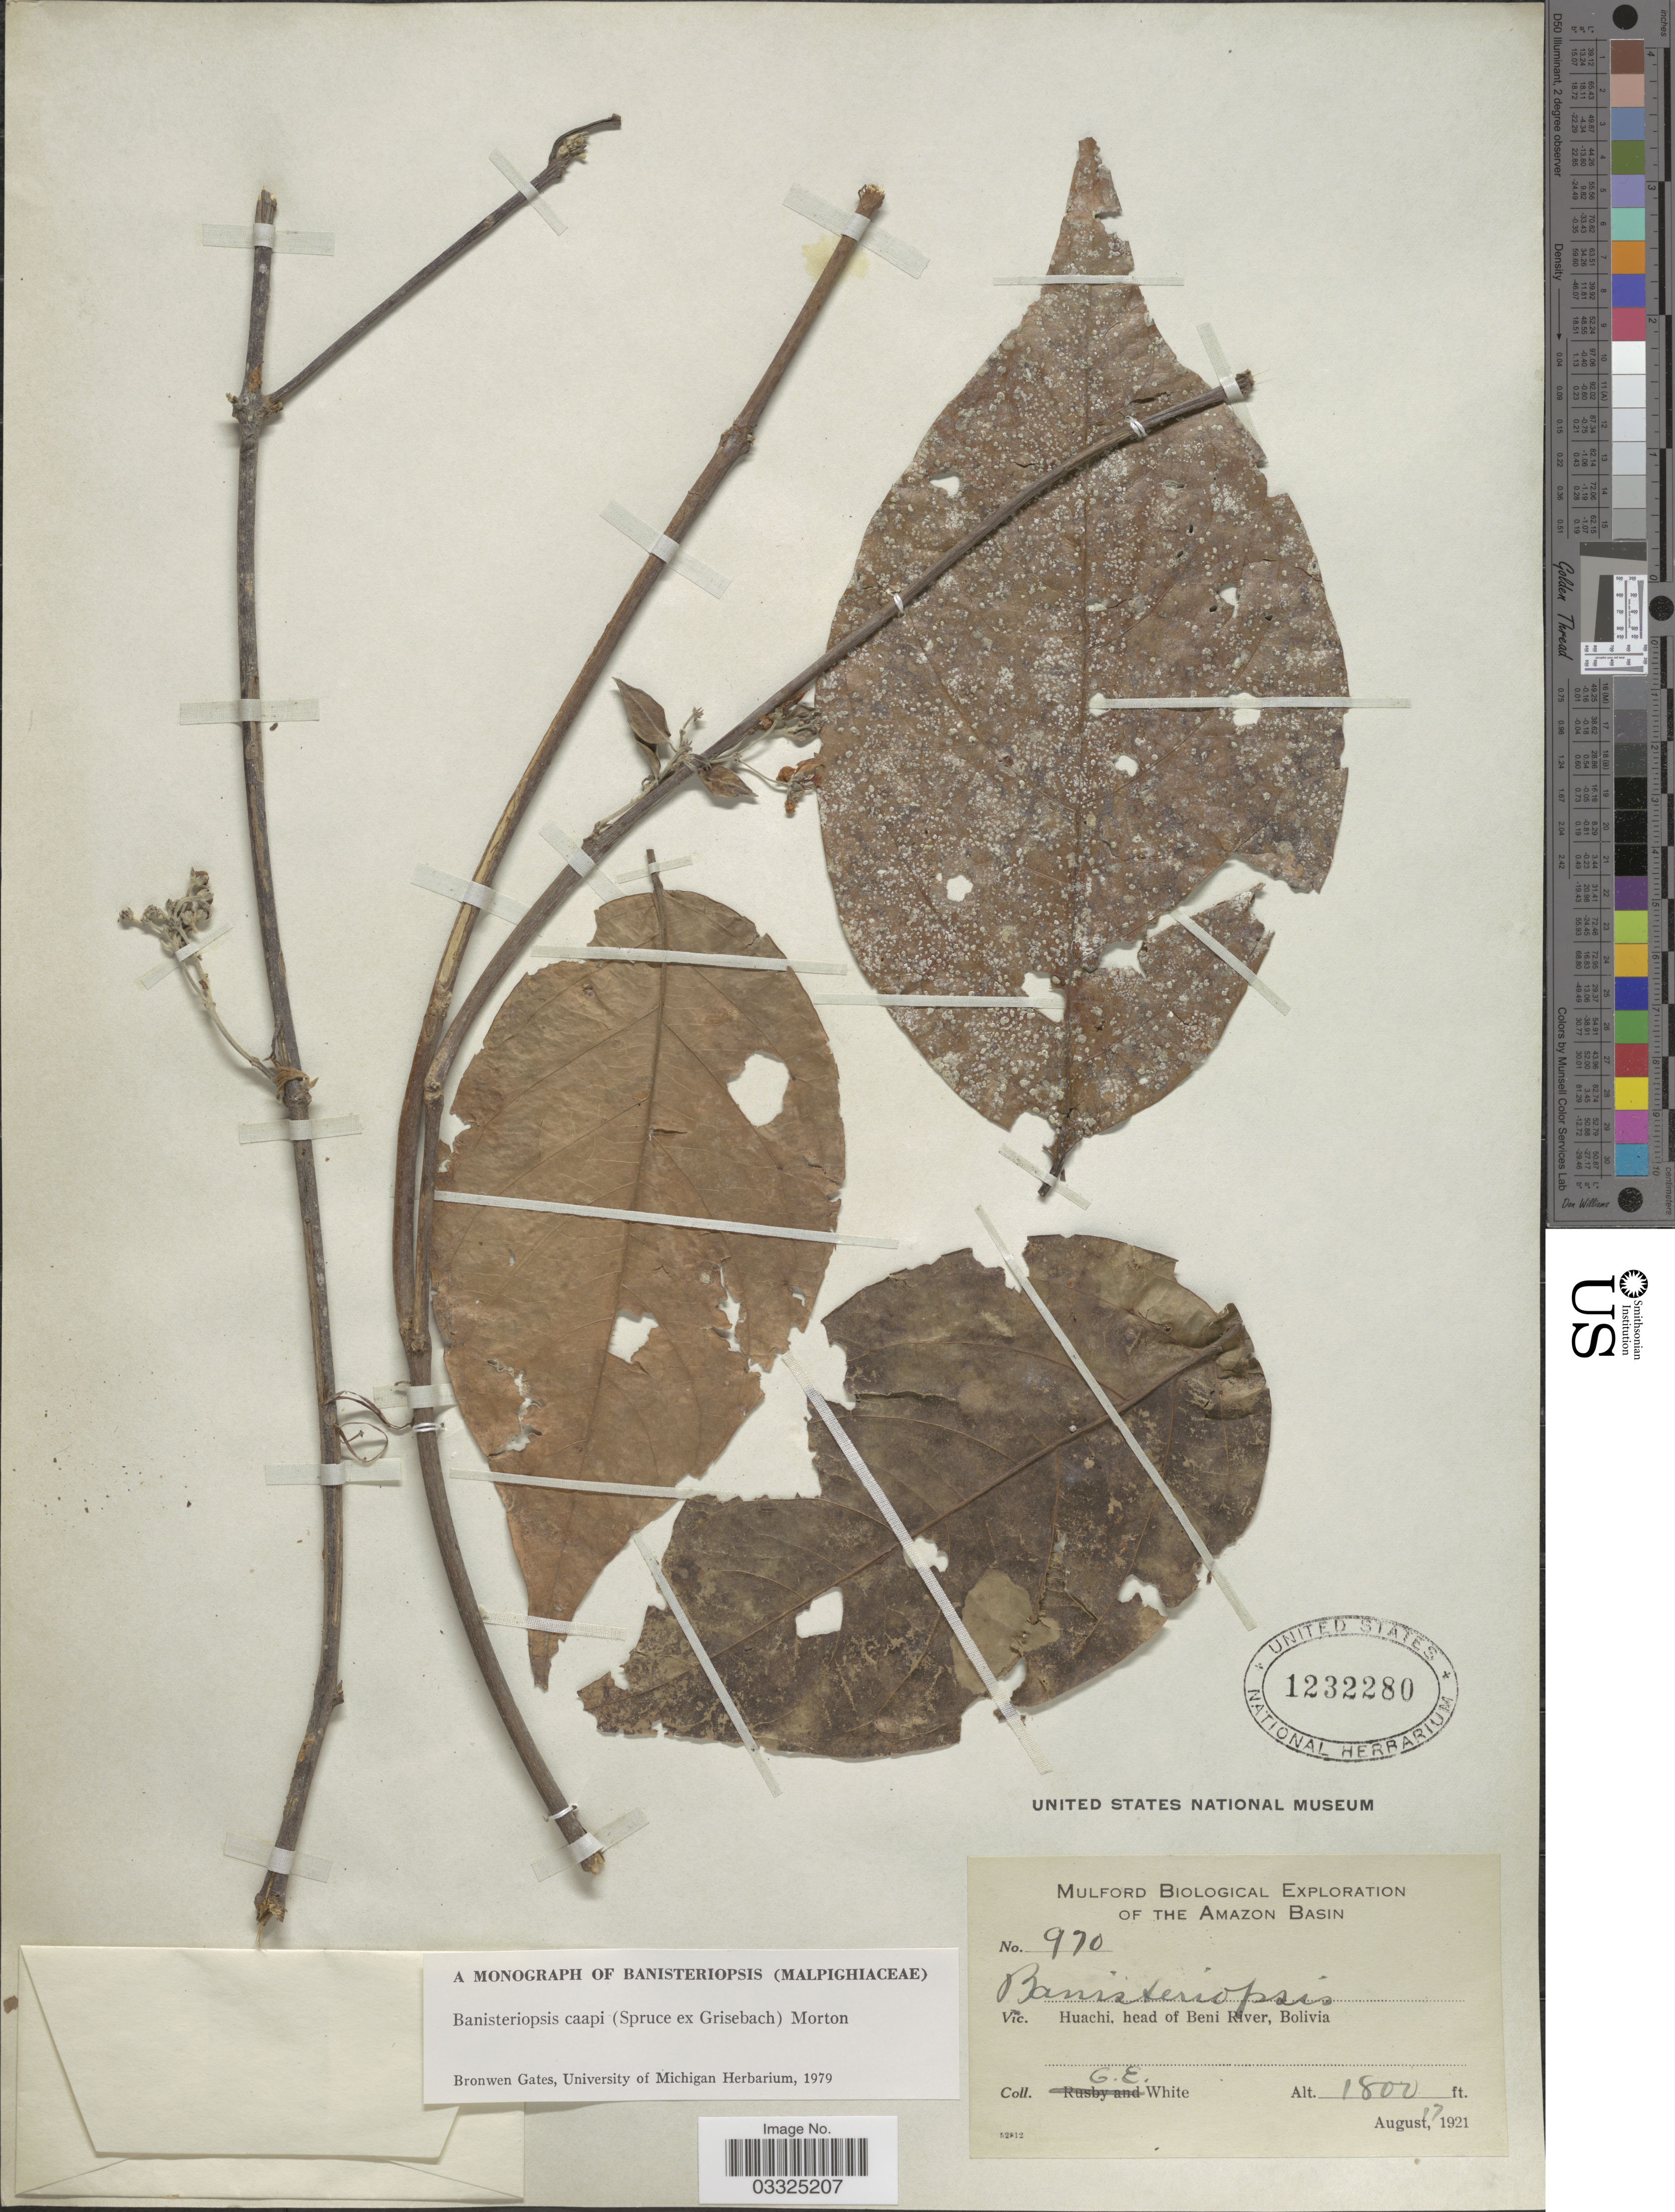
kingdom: Plantae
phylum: Tracheophyta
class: Magnoliopsida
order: Malpighiales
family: Malpighiaceae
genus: Banisteriopsis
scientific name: Banisteriopsis caapi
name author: (Spruce ex Griseb.) C.V. Morton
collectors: O. E. White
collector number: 970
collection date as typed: August 14, 1921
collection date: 1921-08-17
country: Bolivia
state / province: Beni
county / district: Iténez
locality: Huachi, head of Beni River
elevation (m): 549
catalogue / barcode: US 1232280